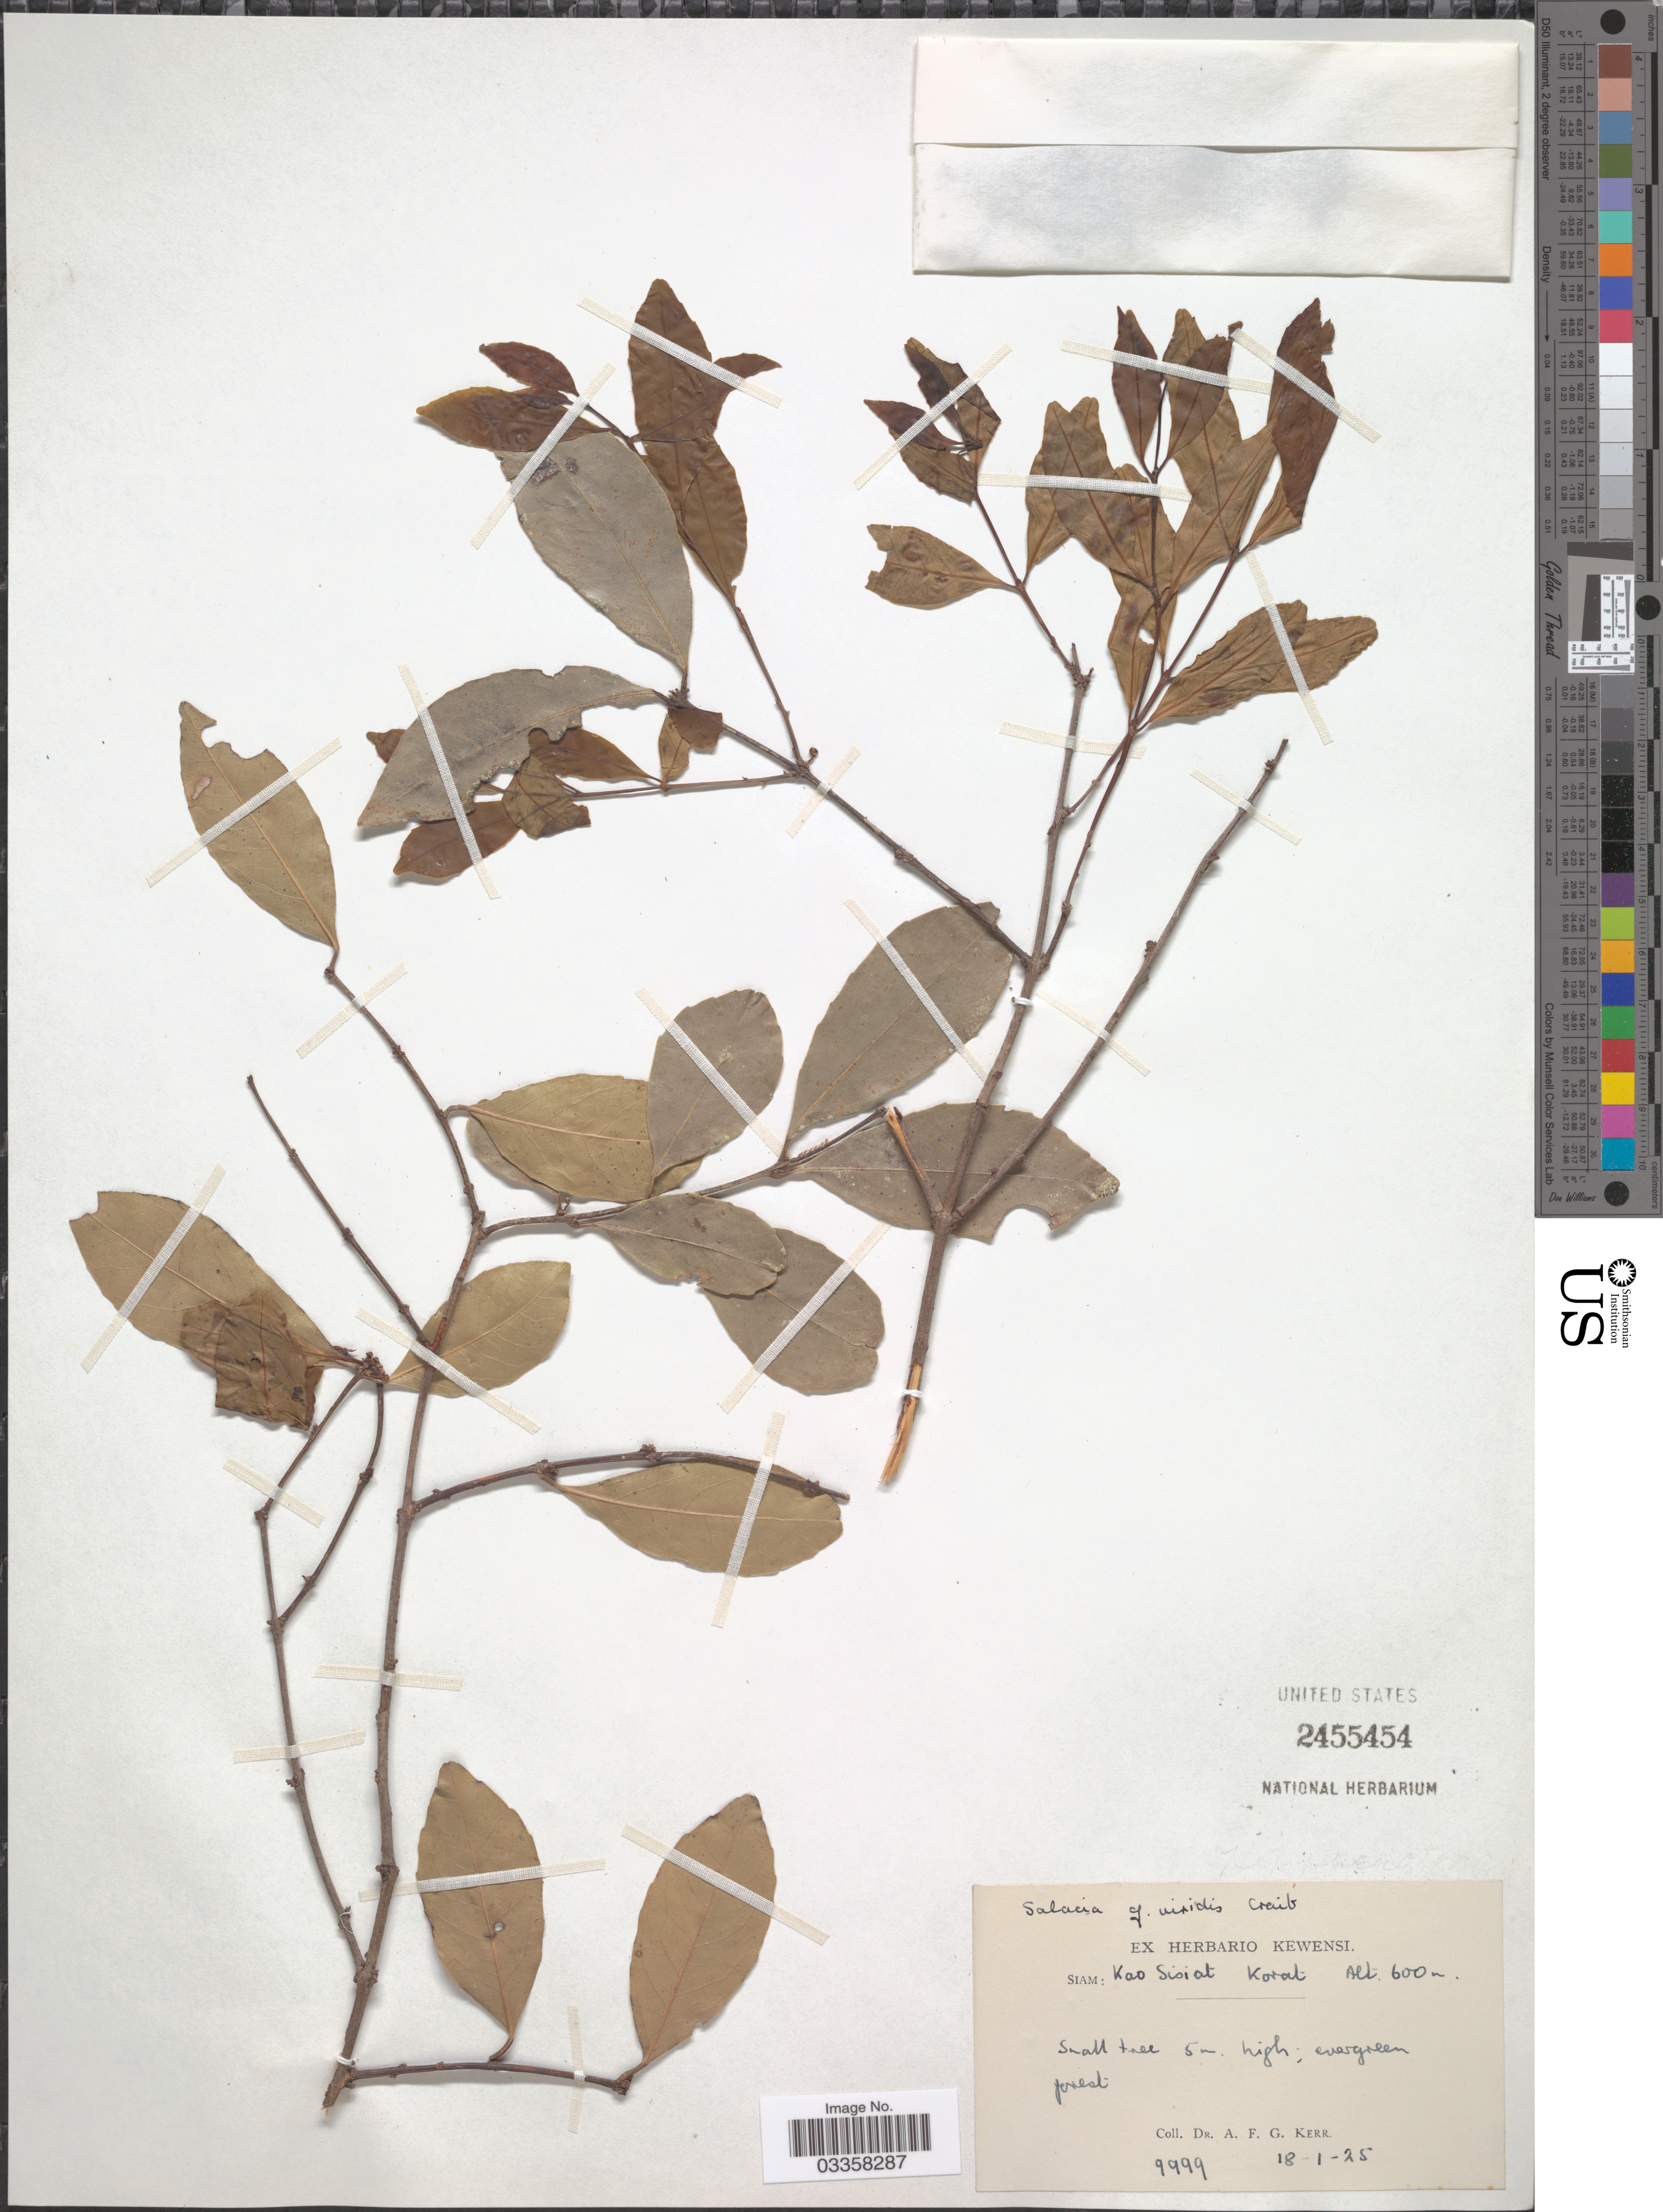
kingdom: Plantae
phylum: Tracheophyta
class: Magnoliopsida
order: Celastrales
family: Celastraceae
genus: Salacia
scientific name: Salacia oblongifolia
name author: (Mart.) G. Don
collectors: A. F. G. Kerr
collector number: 9999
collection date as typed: Transcribed d/m/y: 18/1/25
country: Thailand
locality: Siam: Kao Sisiat Korat.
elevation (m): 600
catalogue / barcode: US 2455454